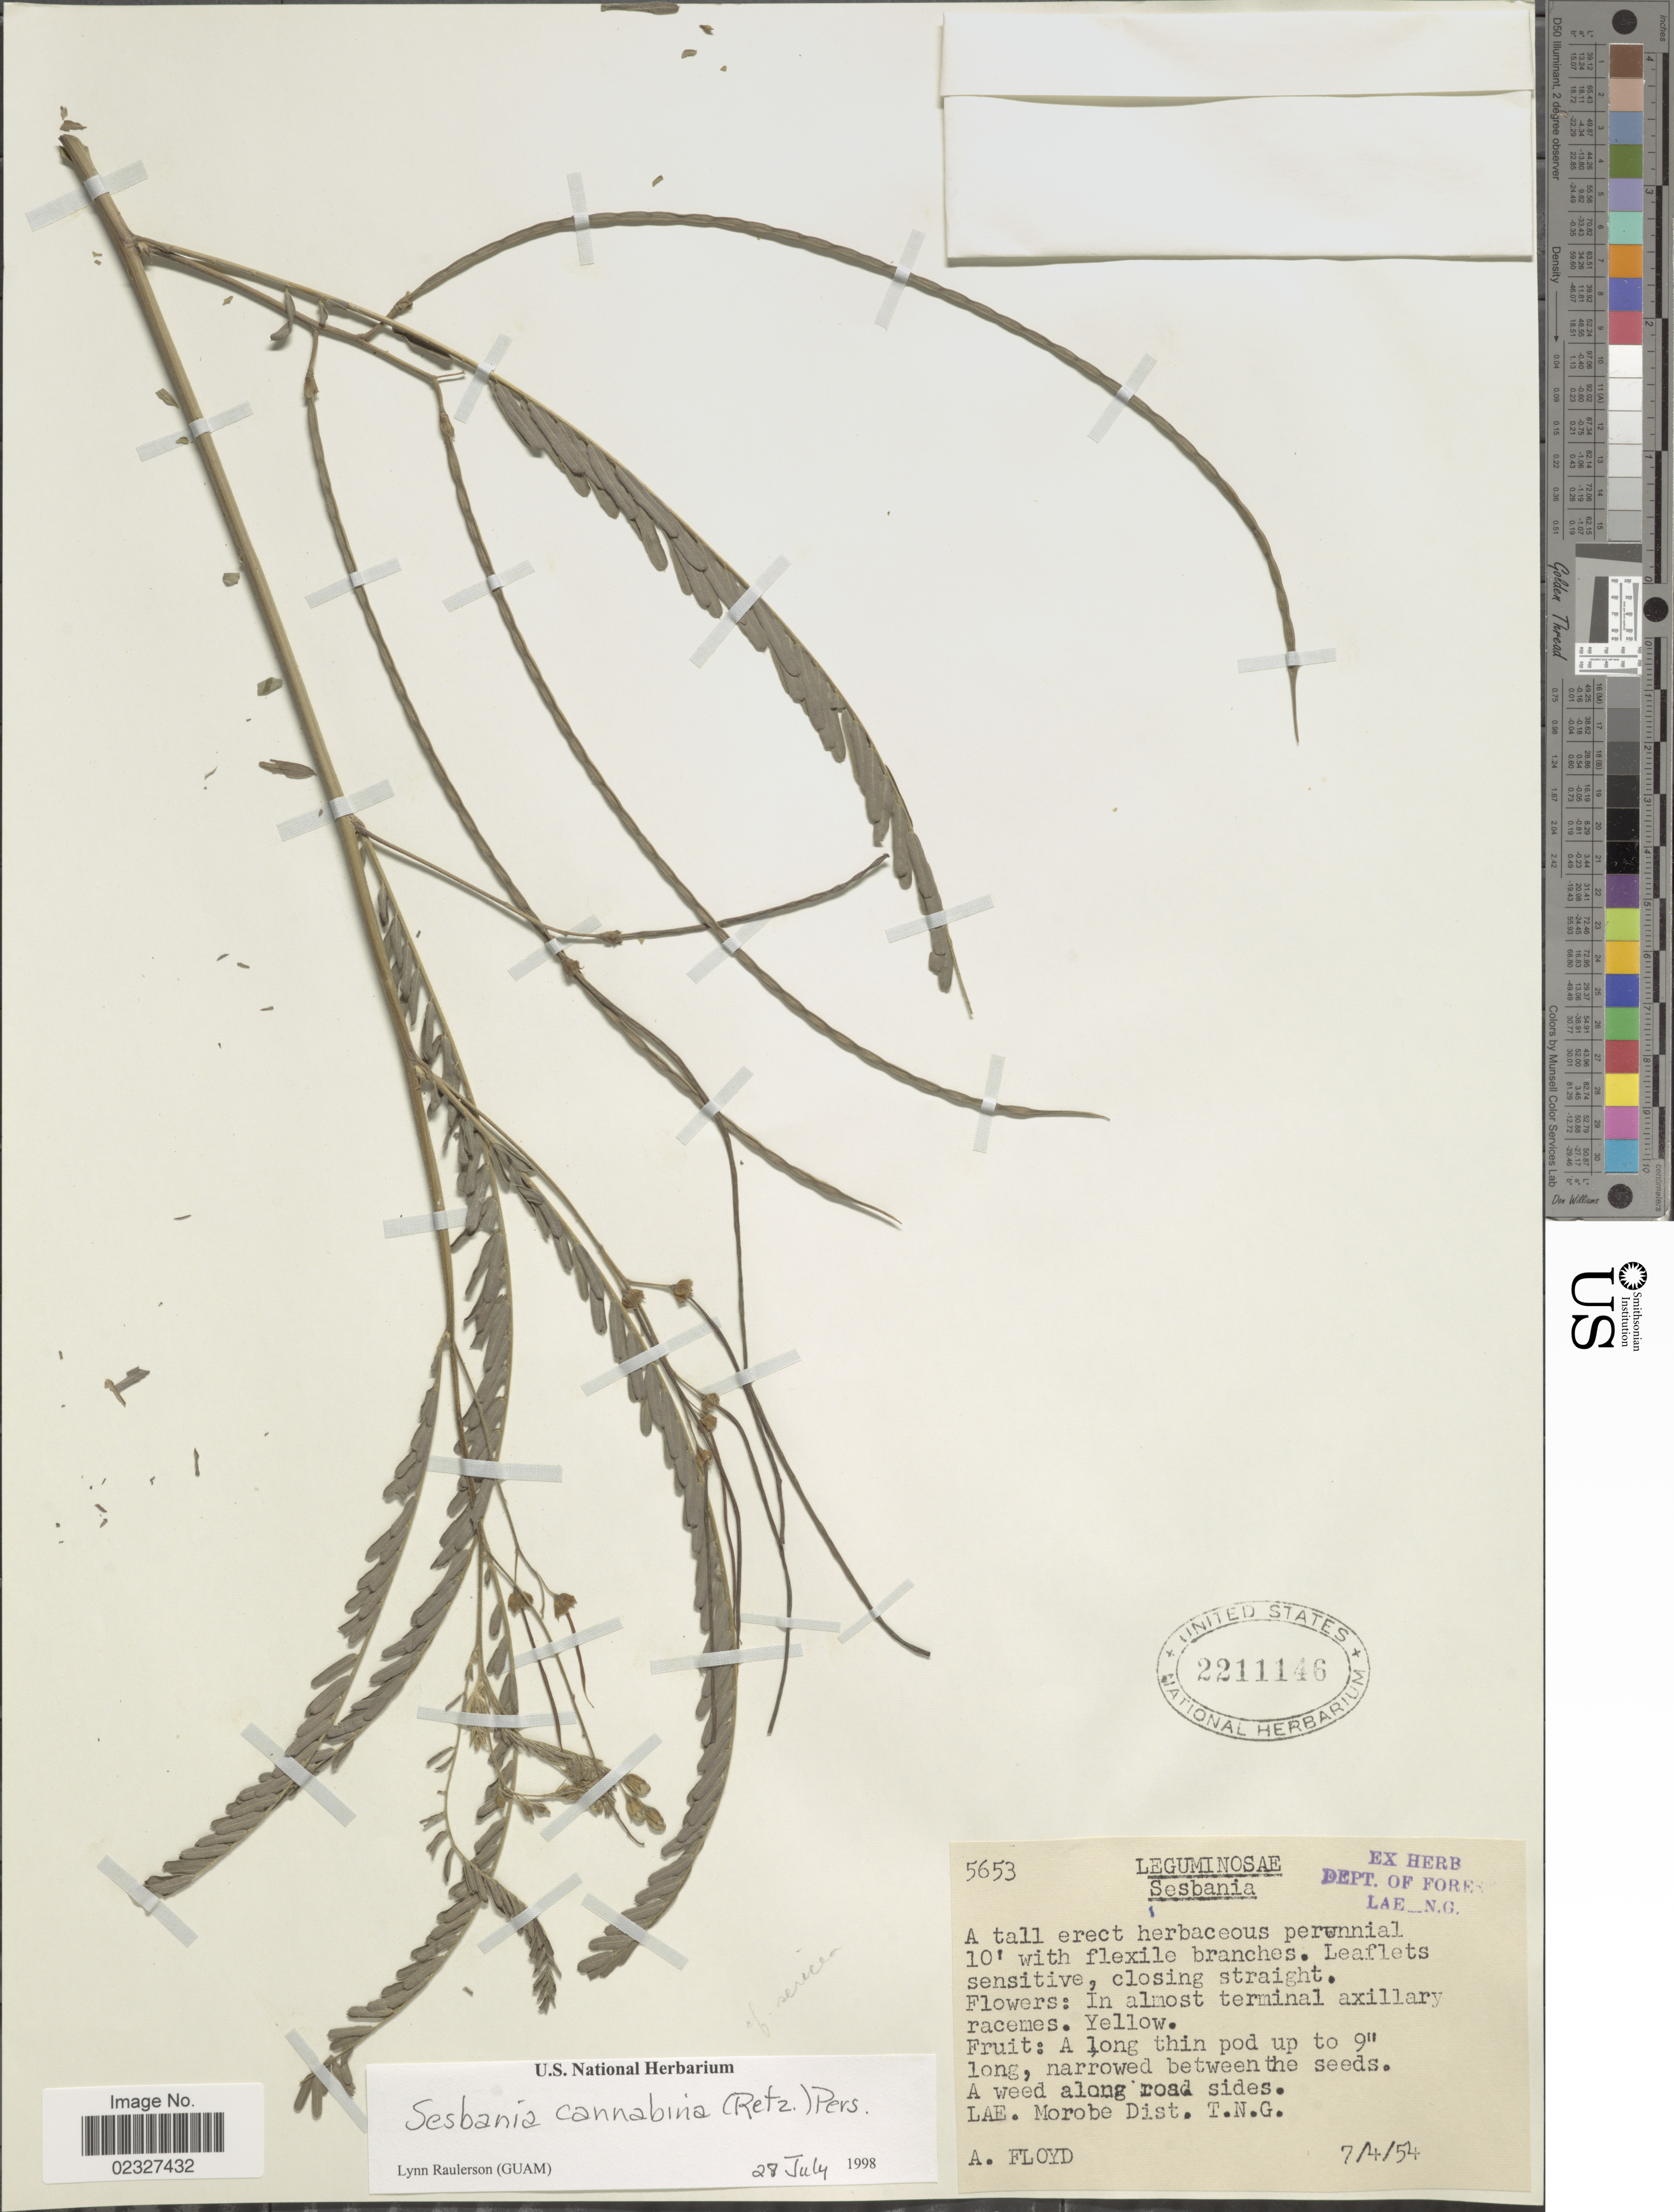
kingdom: Plantae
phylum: Tracheophyta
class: Magnoliopsida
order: Fabales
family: Fabaceae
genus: Sesbania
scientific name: Sesbania cannabina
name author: (Retz.) Poir.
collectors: A. Floyd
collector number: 5653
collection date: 1954-04-07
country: Papua New Guinea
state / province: Morobe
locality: LAE, T.N.G.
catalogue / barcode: US 2211146